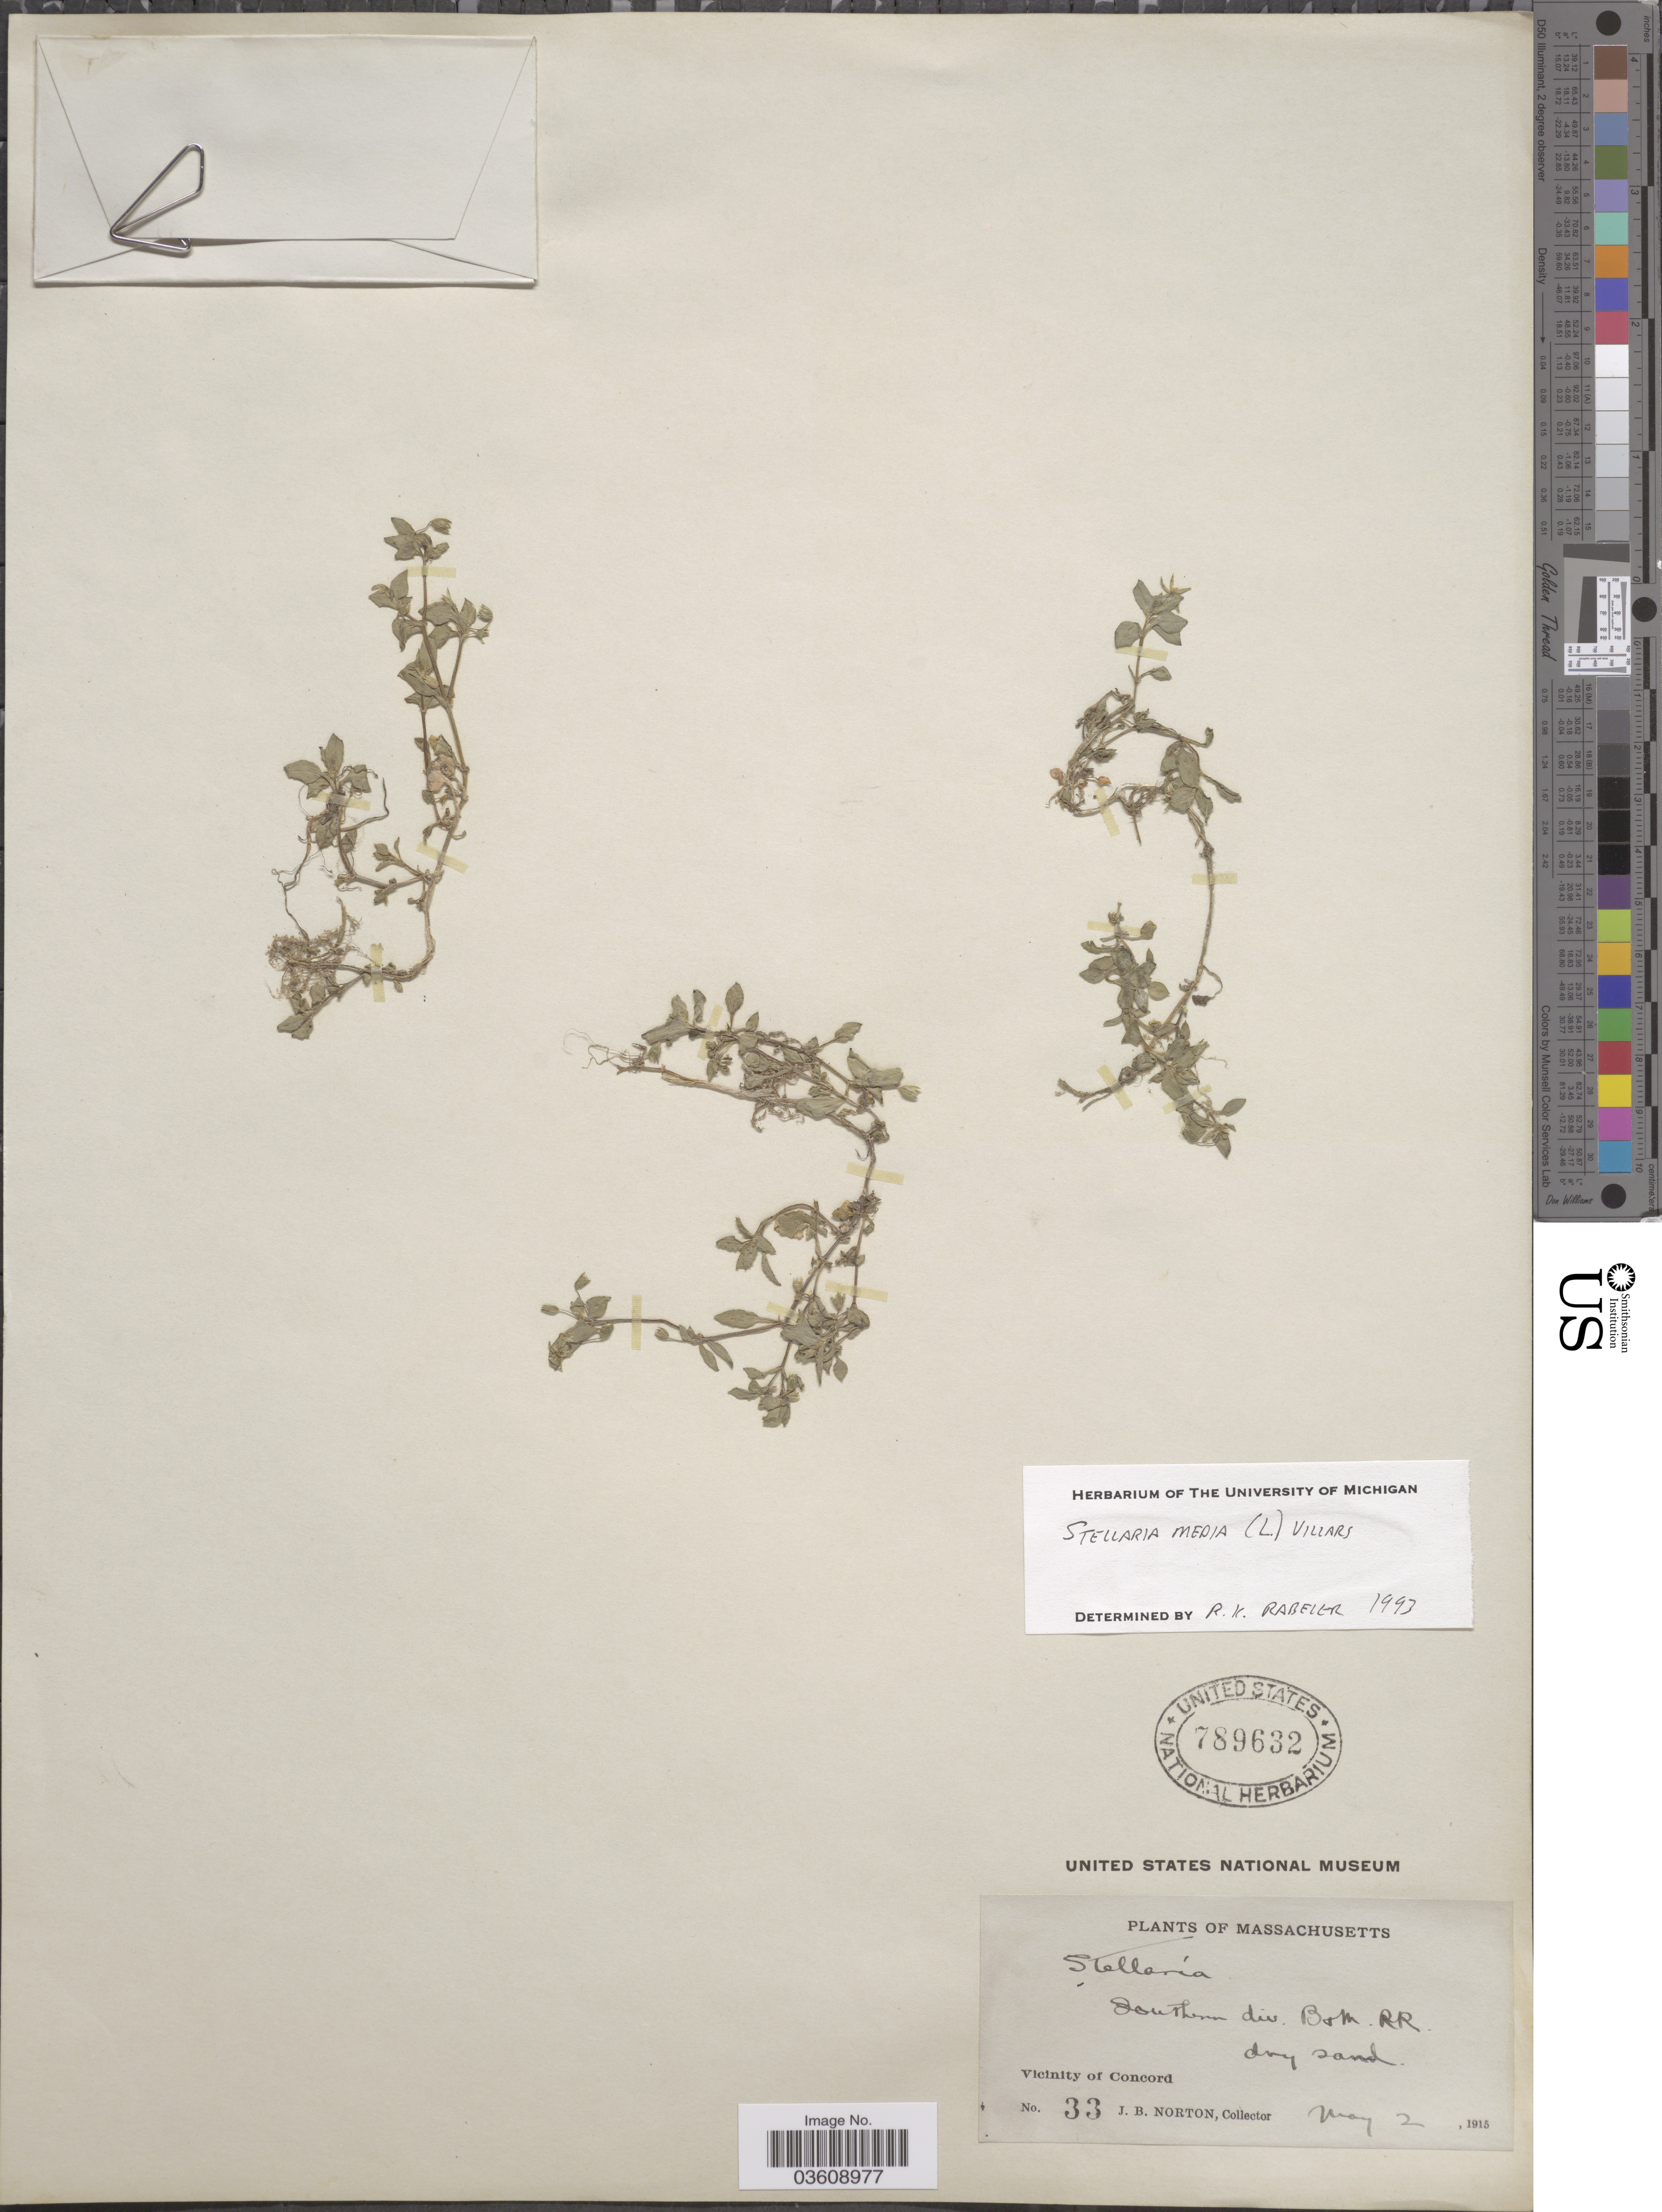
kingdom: Plantae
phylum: Tracheophyta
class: Magnoliopsida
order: Caryophyllales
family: Caryophyllaceae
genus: Stellaria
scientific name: Stellaria media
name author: (L.) Vill.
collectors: J. B. Norton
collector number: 33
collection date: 1915-05-02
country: United States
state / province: Massachusetts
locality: Vicinity of Concord.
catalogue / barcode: US 789632